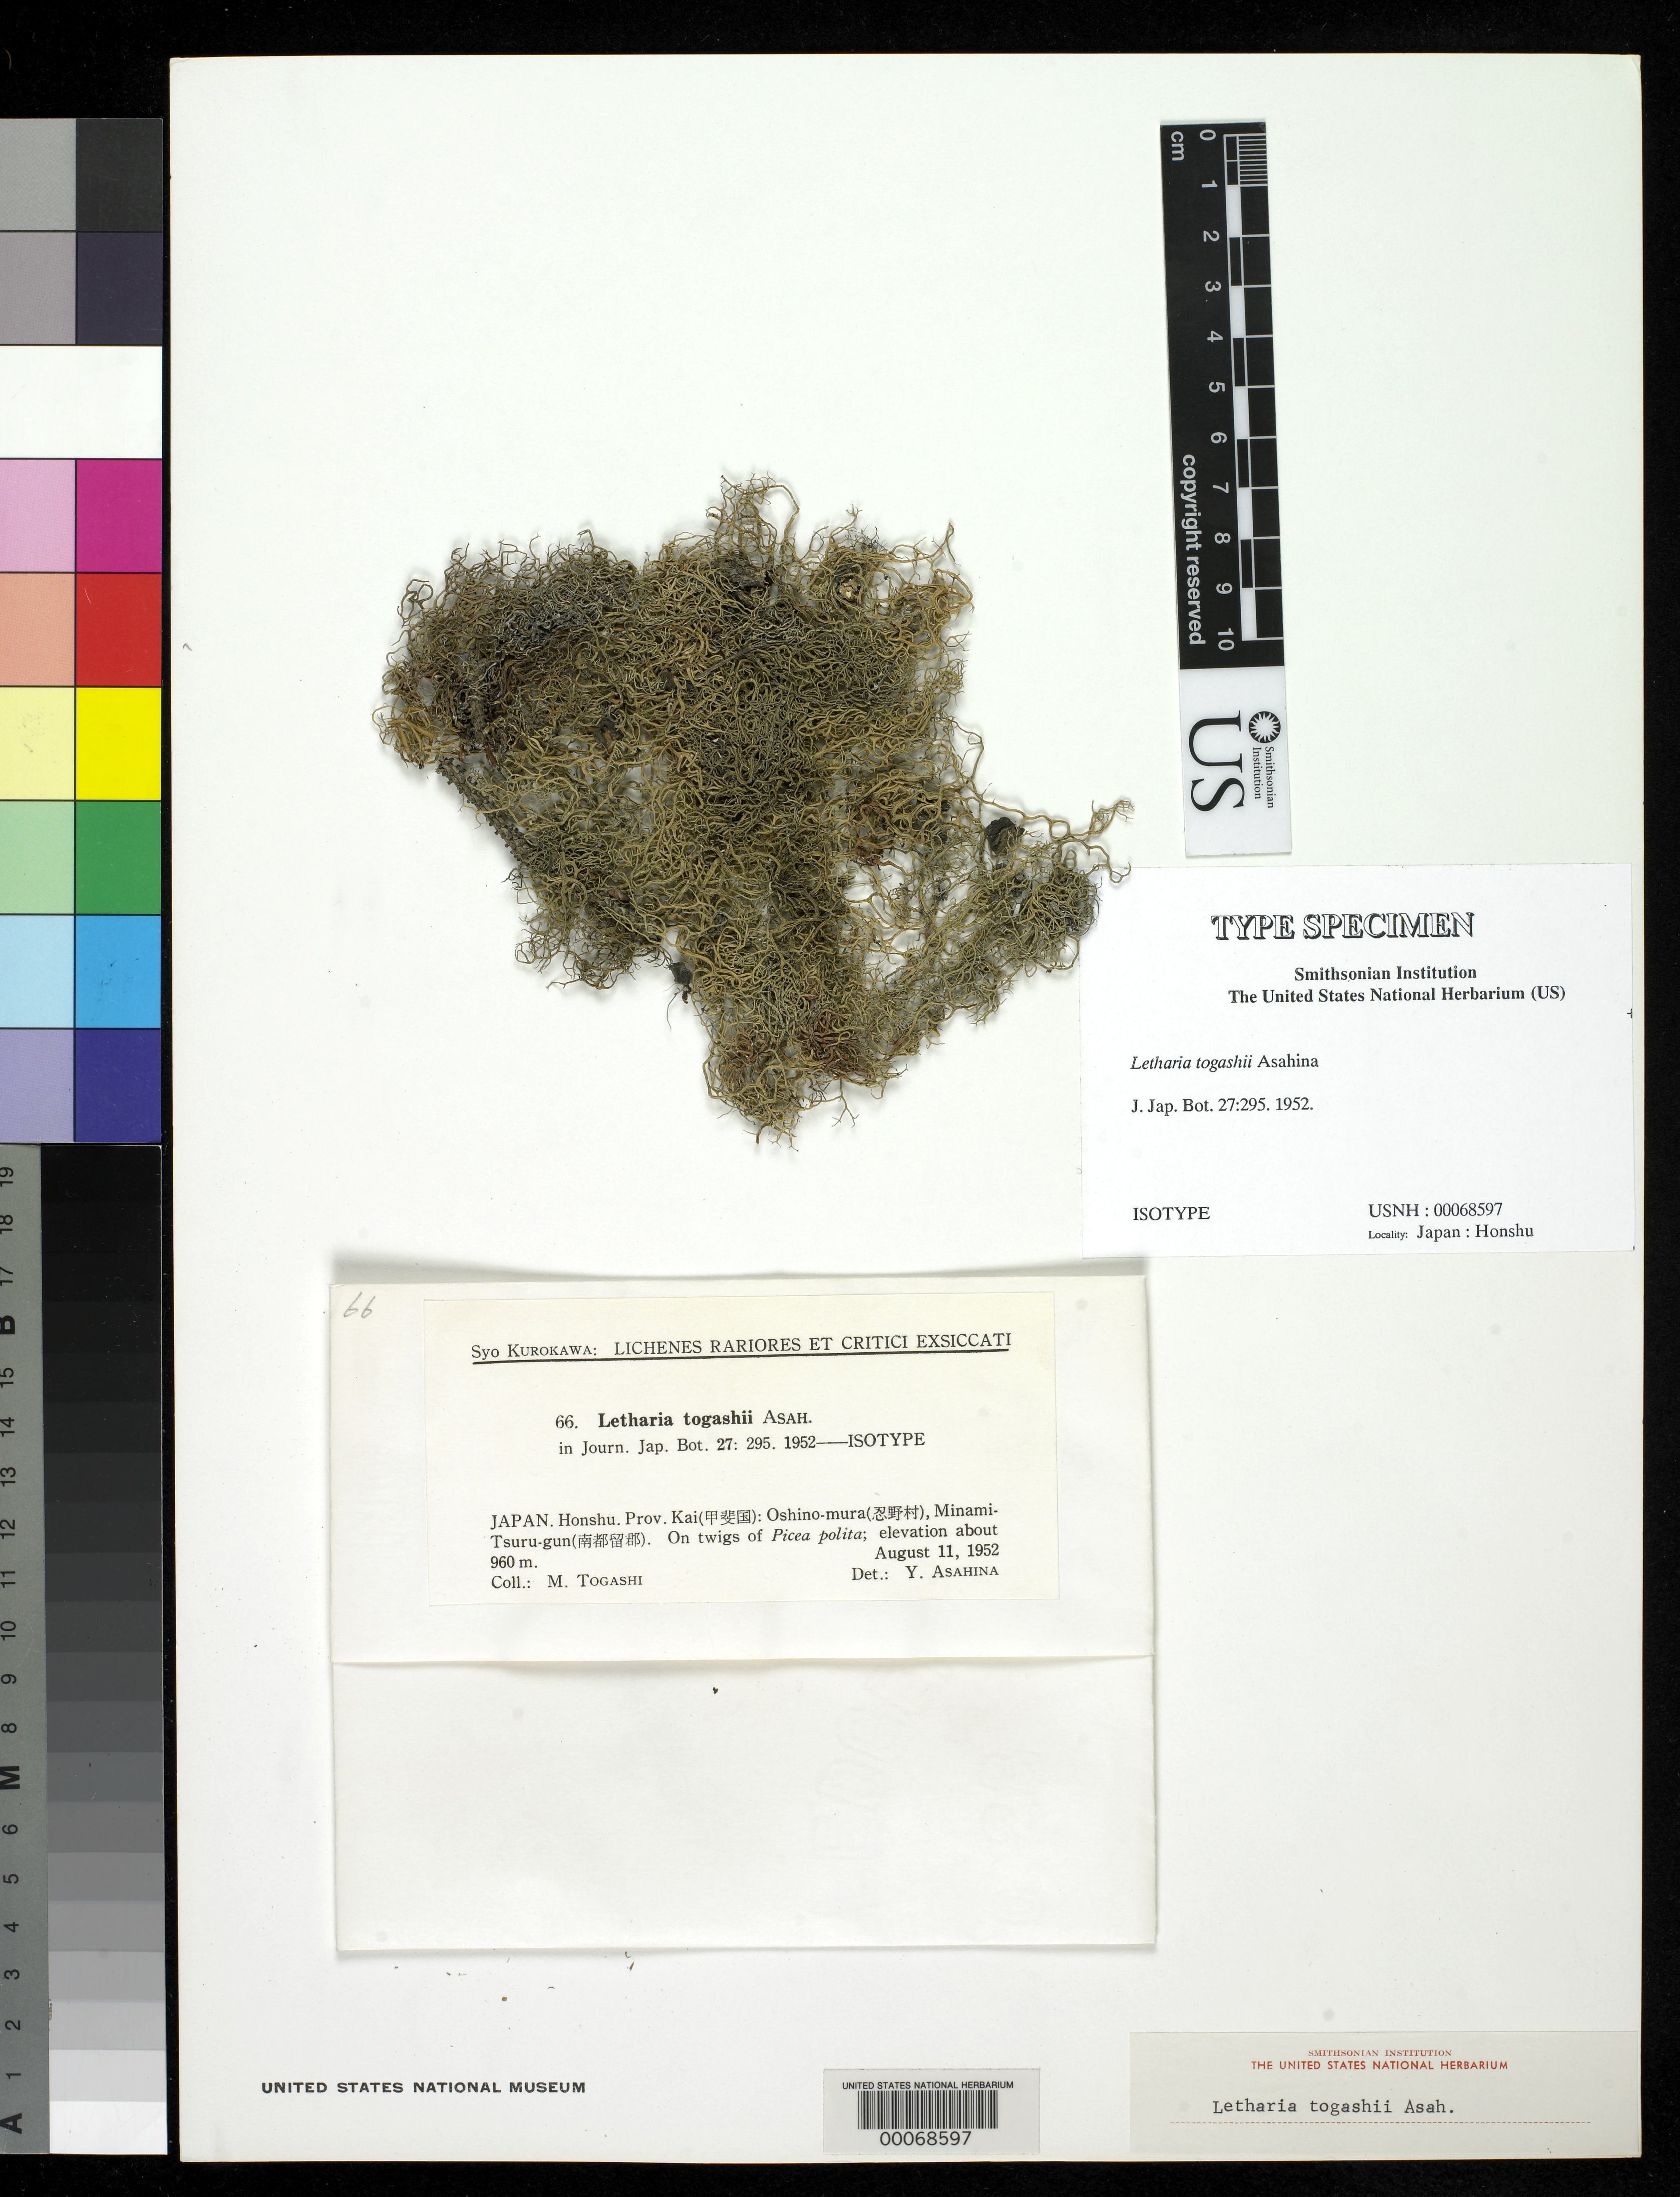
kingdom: Fungi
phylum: Ascomycota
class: Lecanoromycetes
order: Lecanorales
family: Parmeliaceae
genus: Letharia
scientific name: Letharia togashii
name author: Asahina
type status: Isotype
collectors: M. Togashi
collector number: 66 Lich. Rar. Crit. Exsic.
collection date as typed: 11 Aug 1952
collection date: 1952-08-11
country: Japan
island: Honshu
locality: Oshino-mura, Minami-Tsuru-Gun Kai.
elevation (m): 960